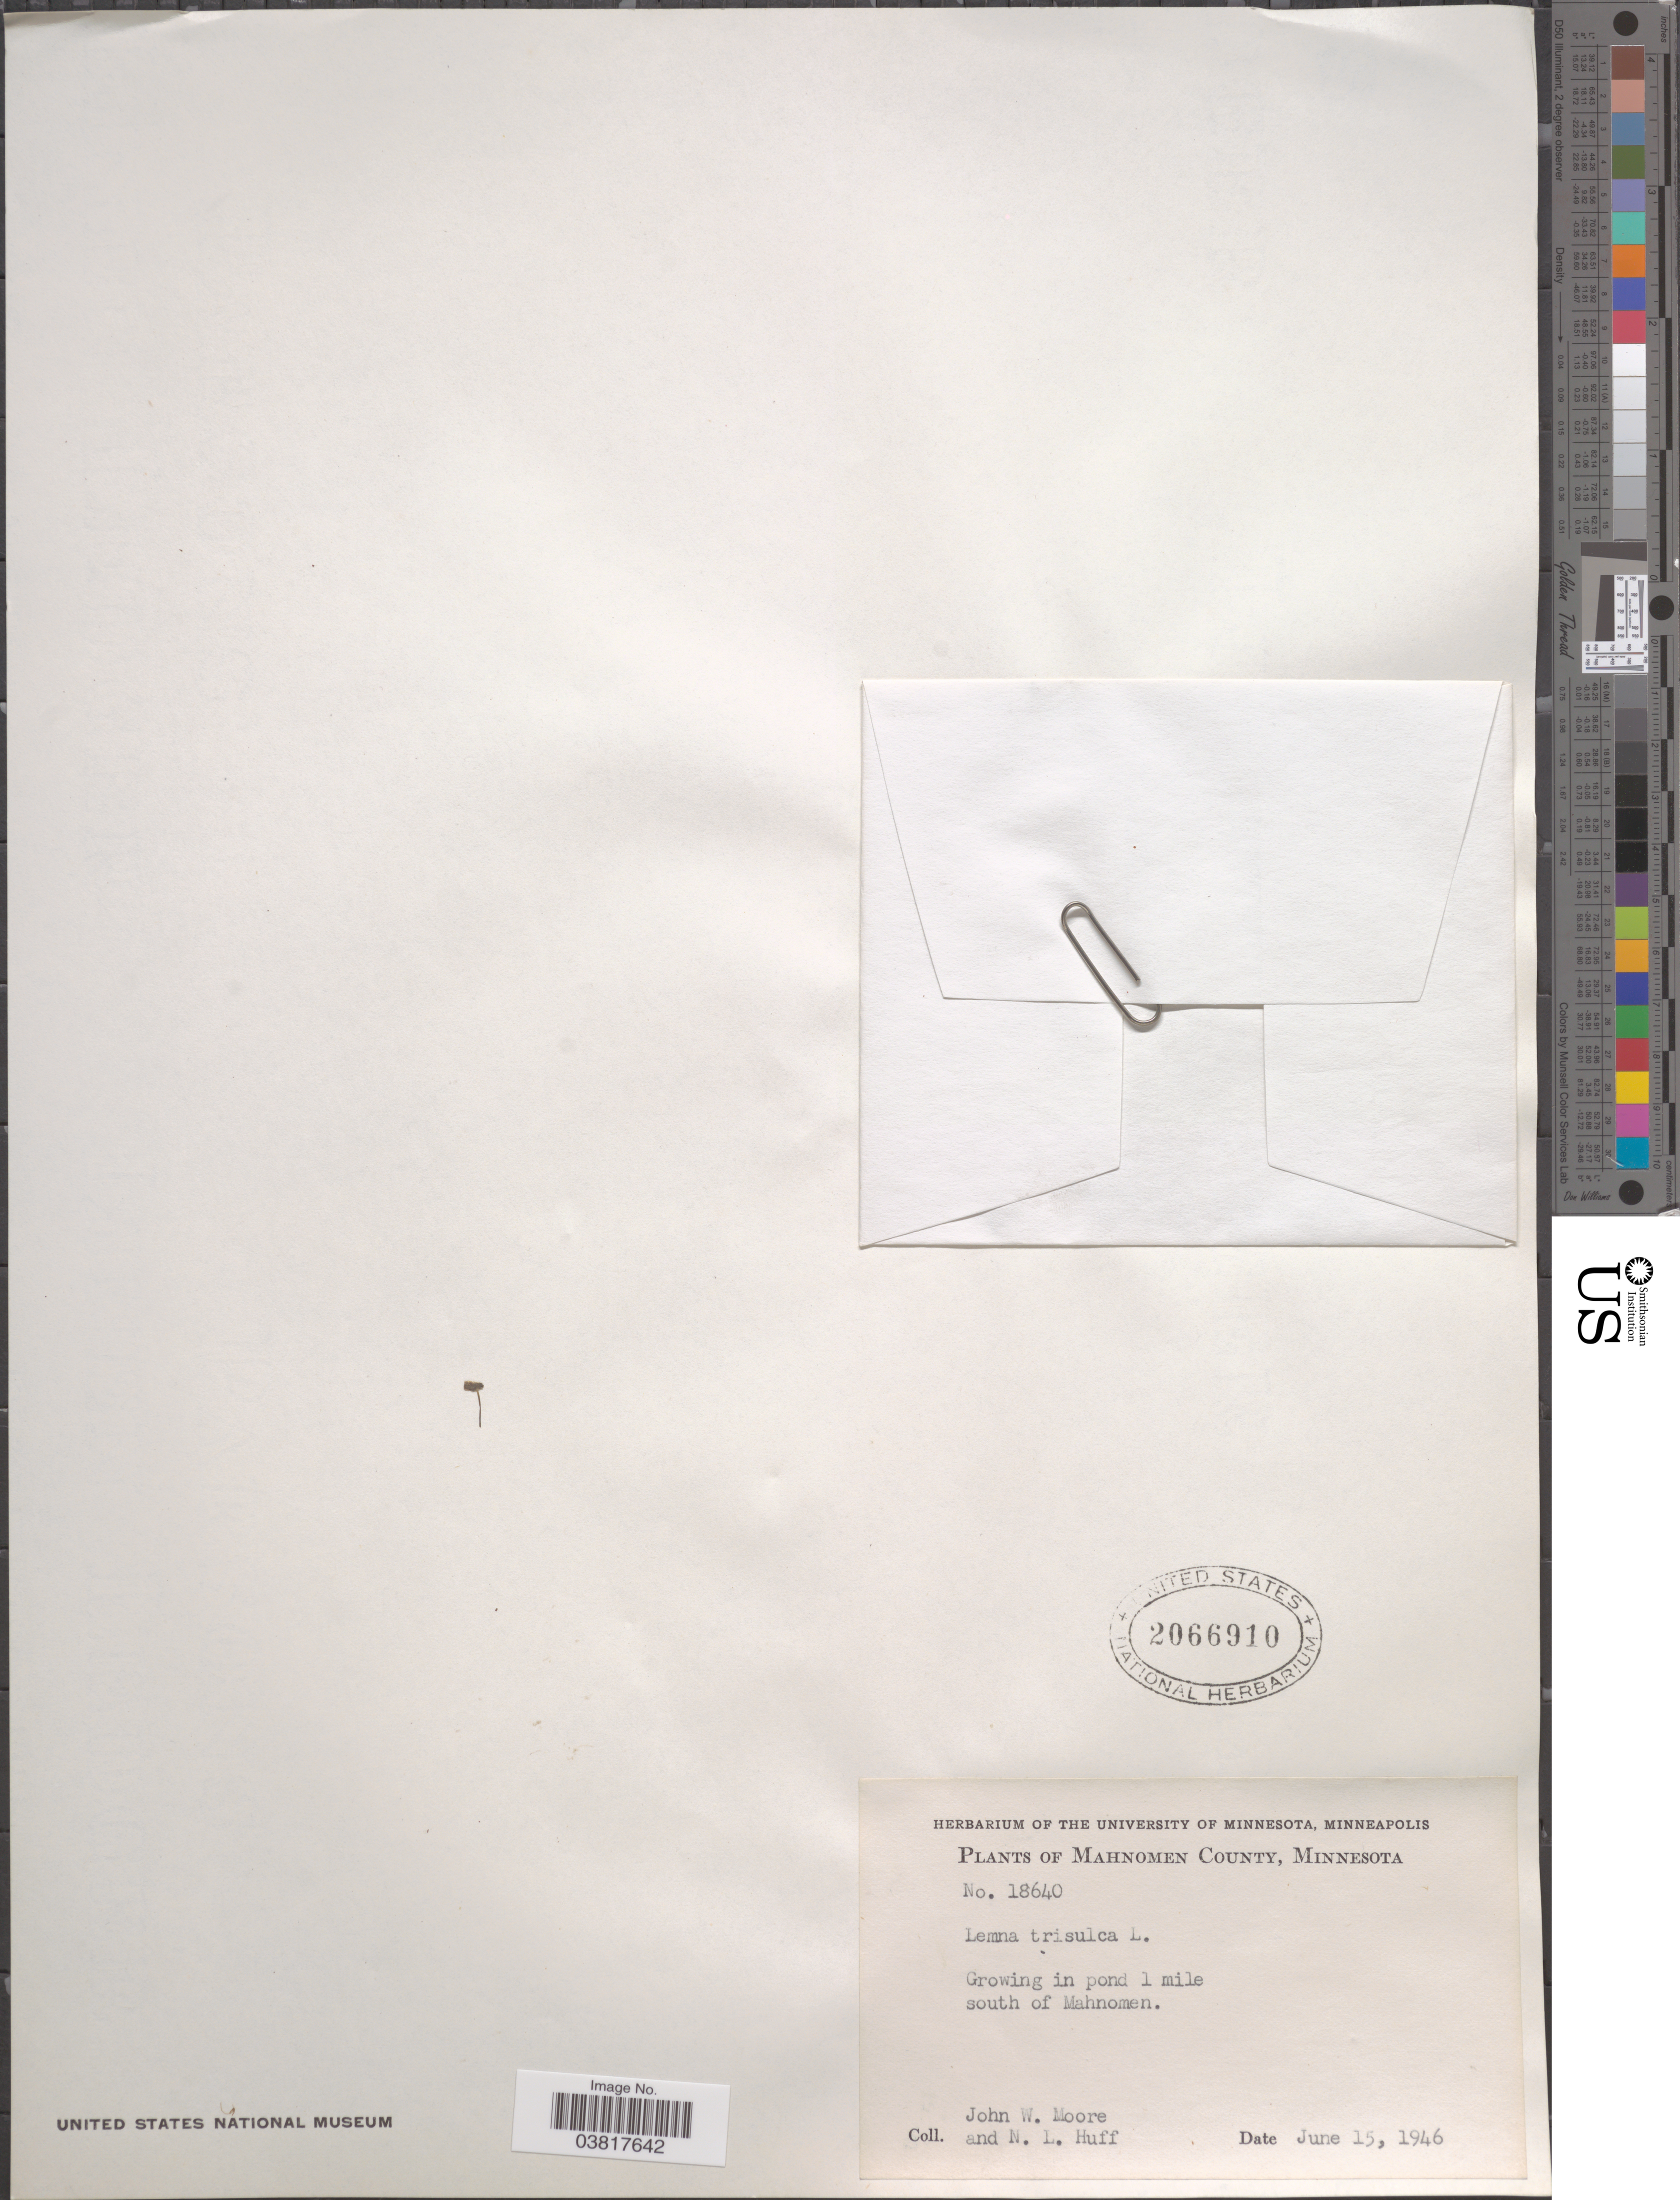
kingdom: Plantae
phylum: Tracheophyta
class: Liliopsida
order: Alismatales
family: Araceae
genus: Lemna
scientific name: Lemna trisulca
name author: L.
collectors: J. Moore & N. Huff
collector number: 18640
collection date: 1946-06-15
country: United States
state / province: Minnesota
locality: Mahnomen County. In pond 1 mile south of Mahnomen.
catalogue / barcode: US 2066910